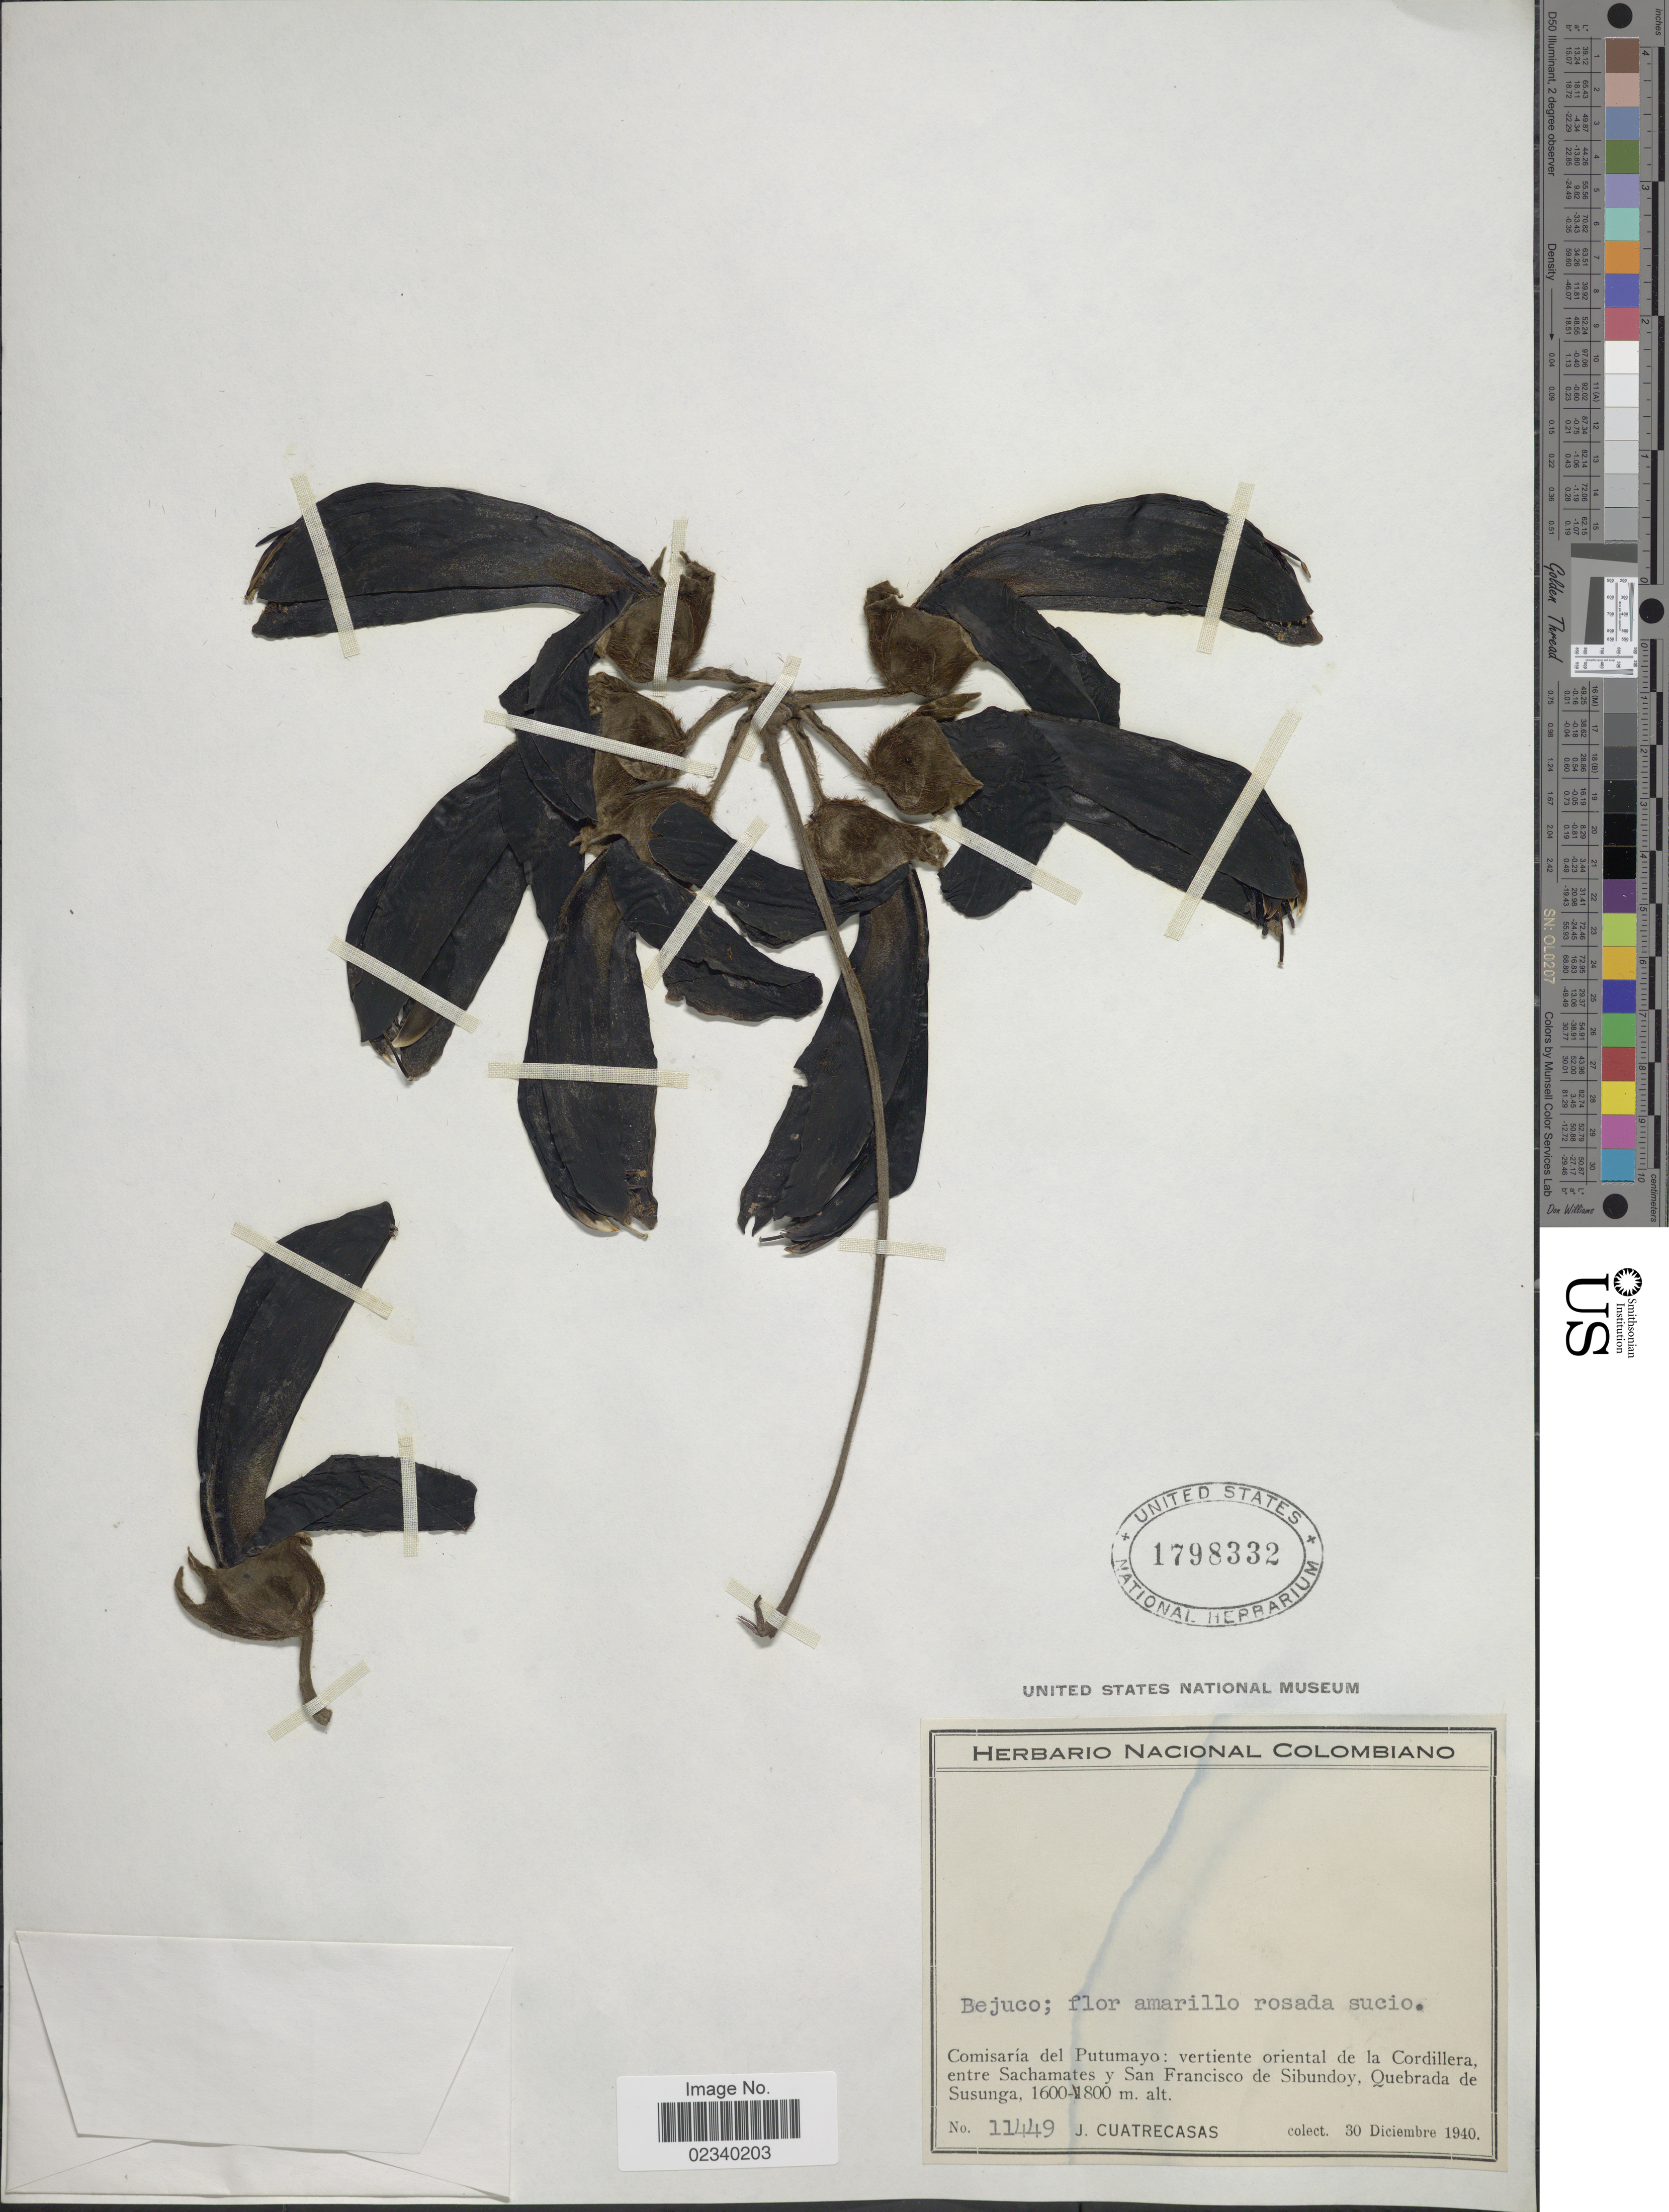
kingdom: Plantae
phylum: Tracheophyta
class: Magnoliopsida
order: Fabales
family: Fabaceae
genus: Mucuna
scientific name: Mucuna huberi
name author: Ducke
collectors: J. Cuatrecasas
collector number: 11449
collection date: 1940-12-30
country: Colombia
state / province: Putumayo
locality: Comisaria del Putumayo: vertiente oriental de la Cordillera, entre Sachamates y San Francisco de Sibundoy, Quebrada de Susunga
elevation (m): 1600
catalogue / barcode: US 1798332